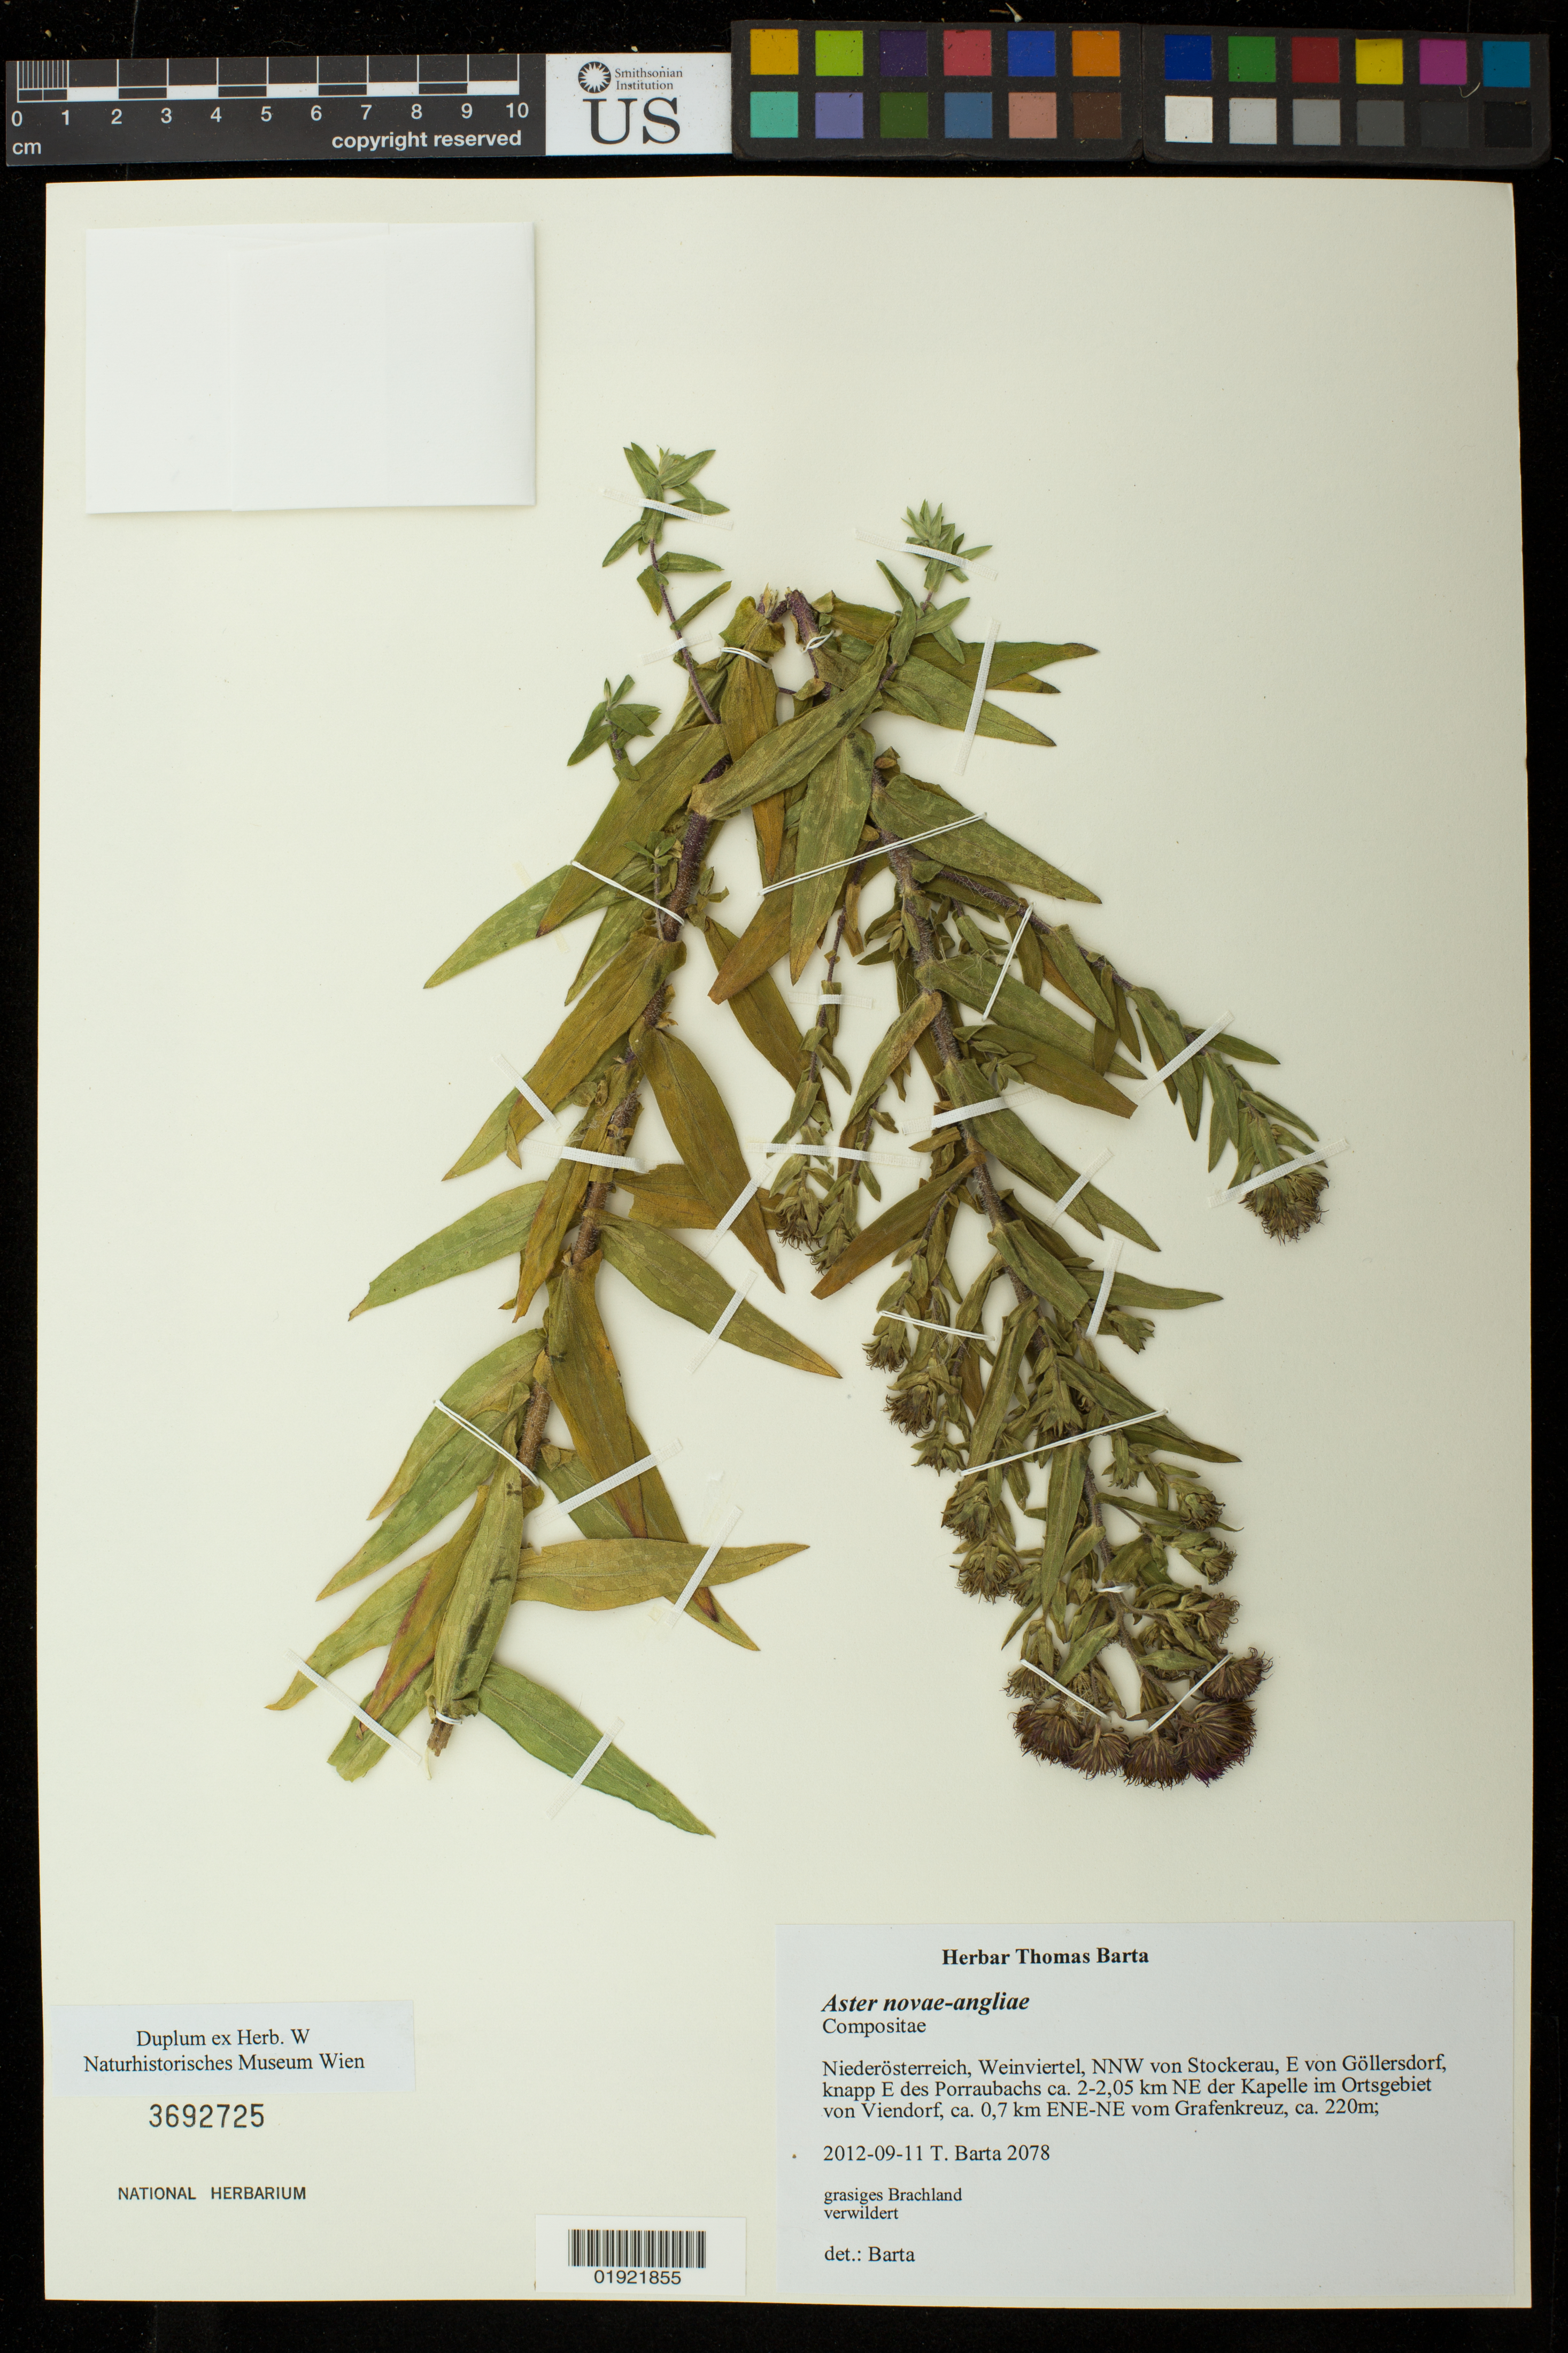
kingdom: Plantae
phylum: Tracheophyta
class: Magnoliopsida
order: Asterales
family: Asteraceae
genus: Aster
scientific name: Aster novae-angliae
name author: L.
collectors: T. Barta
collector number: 2078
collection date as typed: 2012-09-11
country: Austria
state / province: Niederosterreich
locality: Niederosterreich, Weinviertel,NNW von Stockerau, E von Göllersdorf, knapp E des Porraubachs ca. 2-2,05 km NE der Kapelle im Ortsgebiet von Viendorf, ca. 0,7 km ENE-NE vom Grafenkreuz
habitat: grasiges Brachland, verwildert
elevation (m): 220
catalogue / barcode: US 3692725